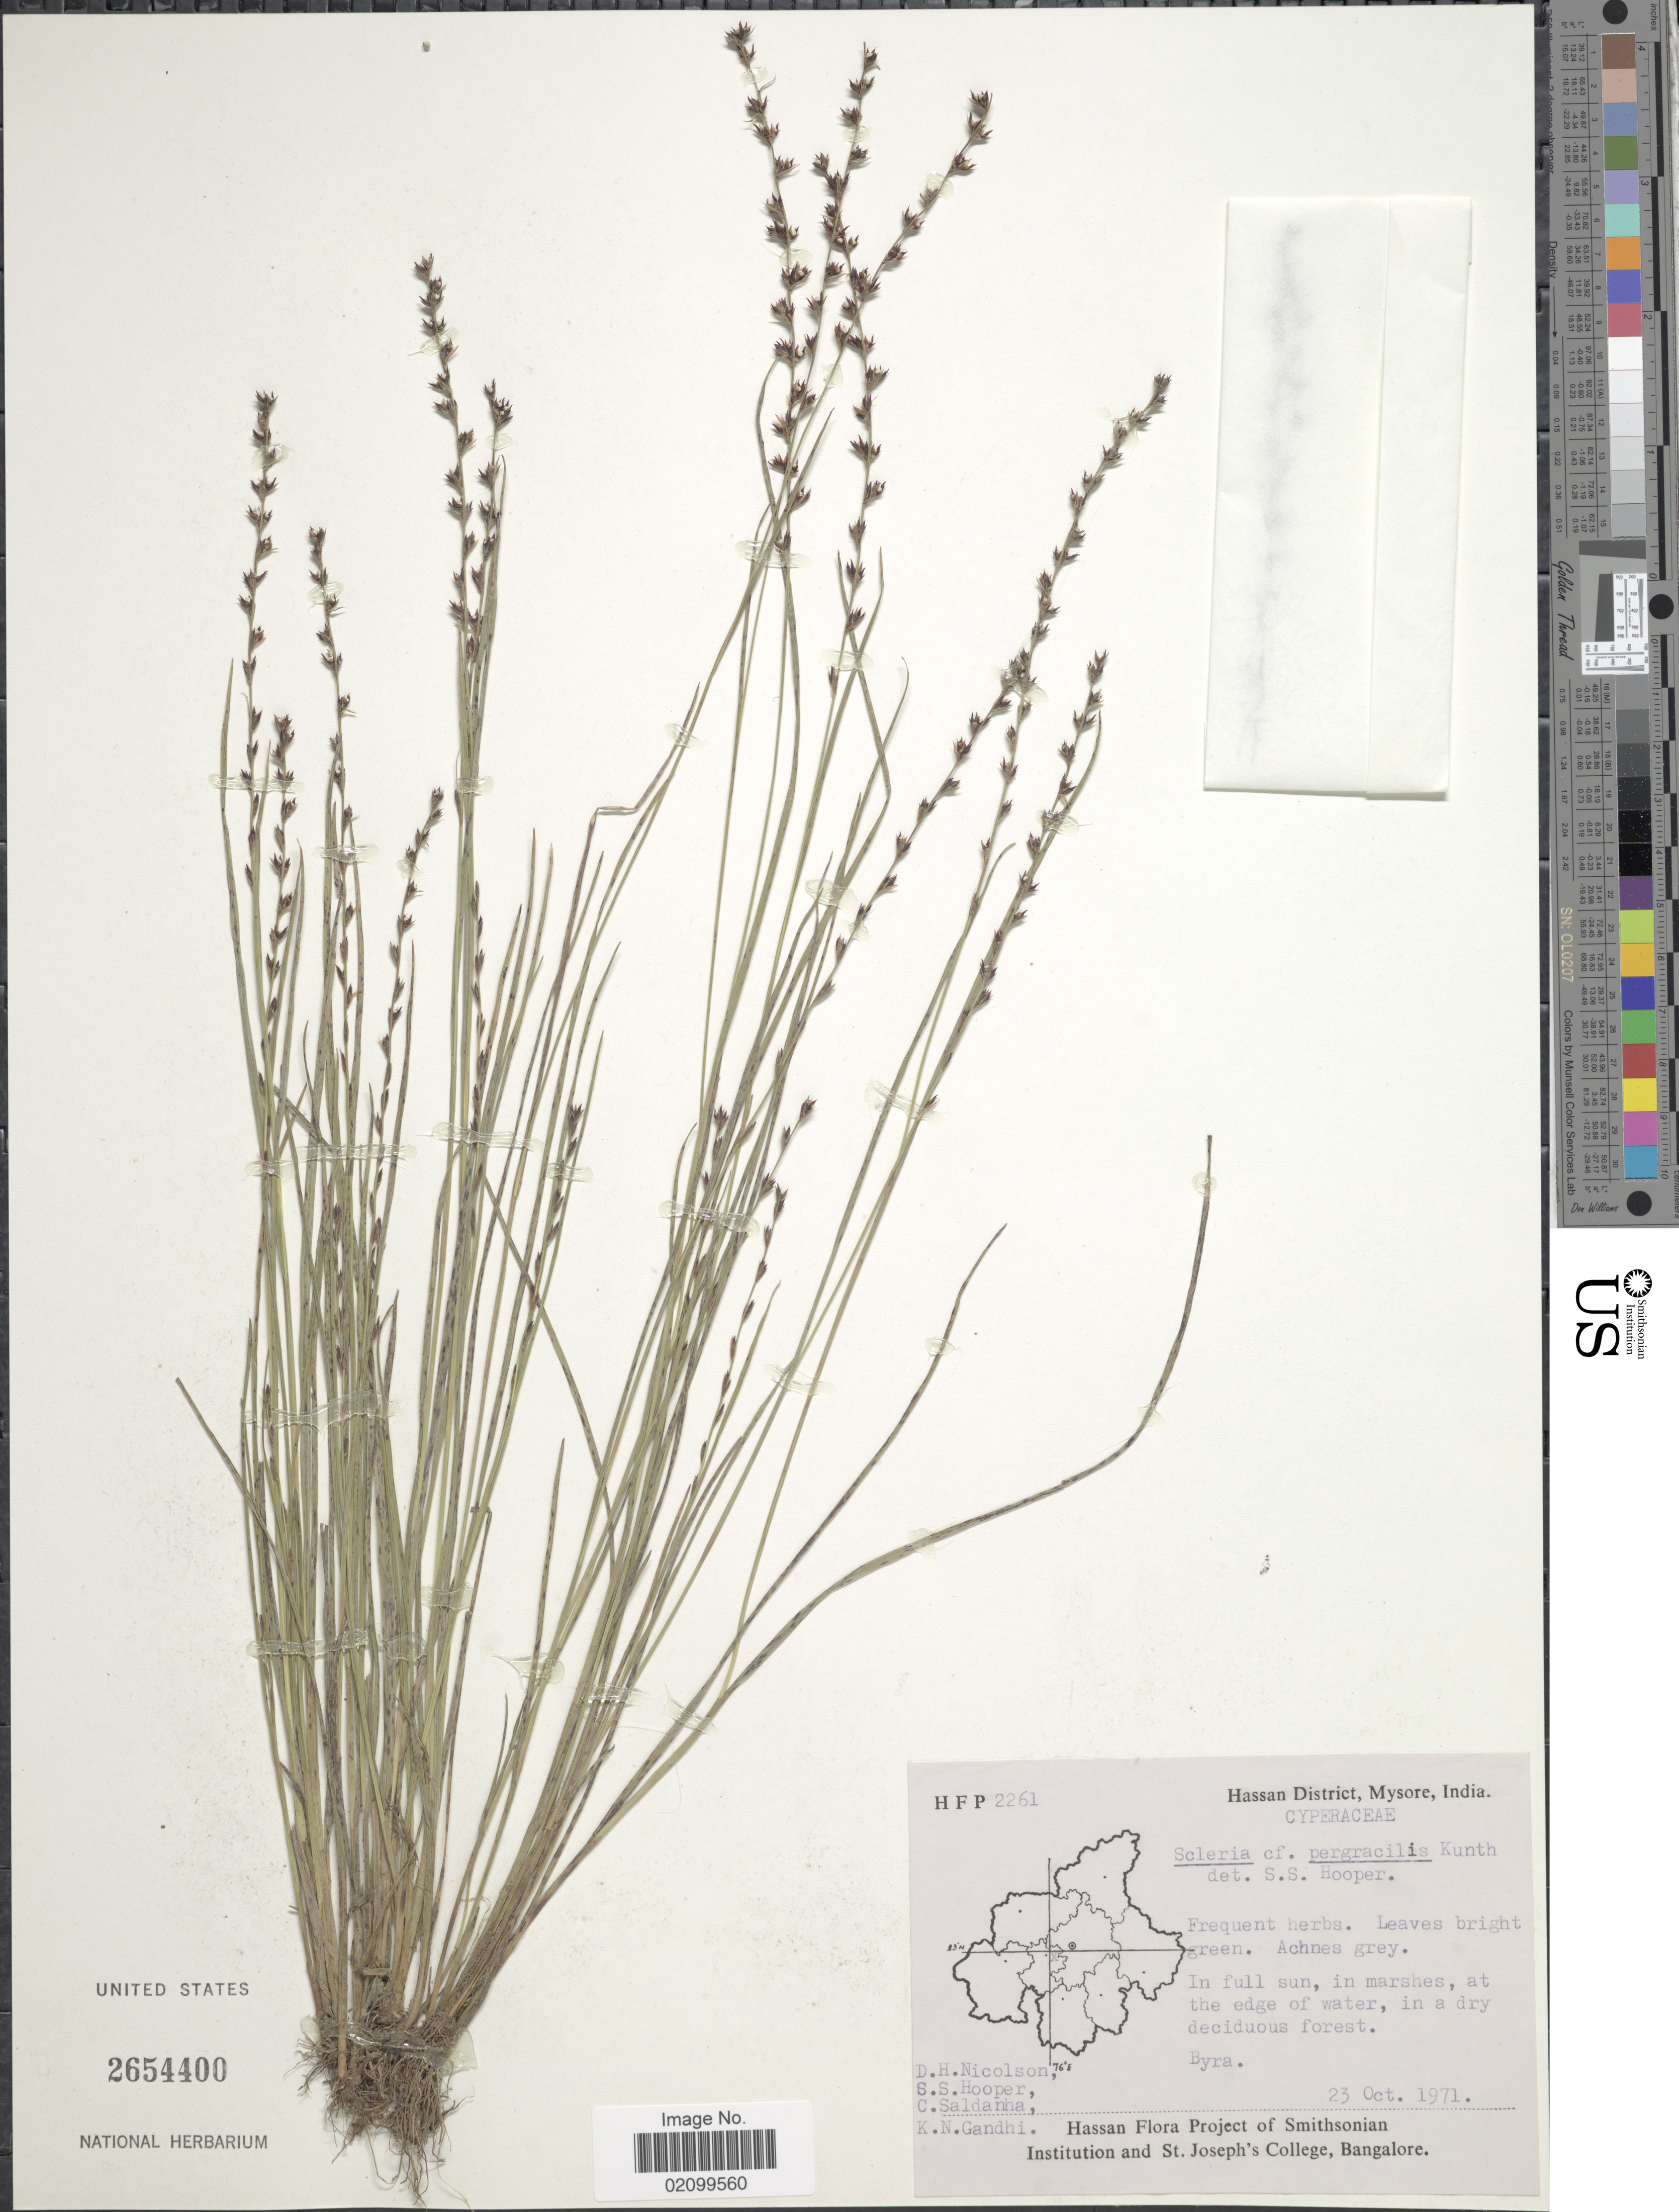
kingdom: Plantae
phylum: Tracheophyta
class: Liliopsida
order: Poales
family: Cyperaceae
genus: Scleria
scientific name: Scleria pergracilis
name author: (Nees) Kunth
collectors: D. H. Nicolson, S. S. Hooper, C. Saldanha & K. N. Gandhi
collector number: HFP2261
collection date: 1971-10-23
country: India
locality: Hassan District, Mysore. Byra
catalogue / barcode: US 2654400